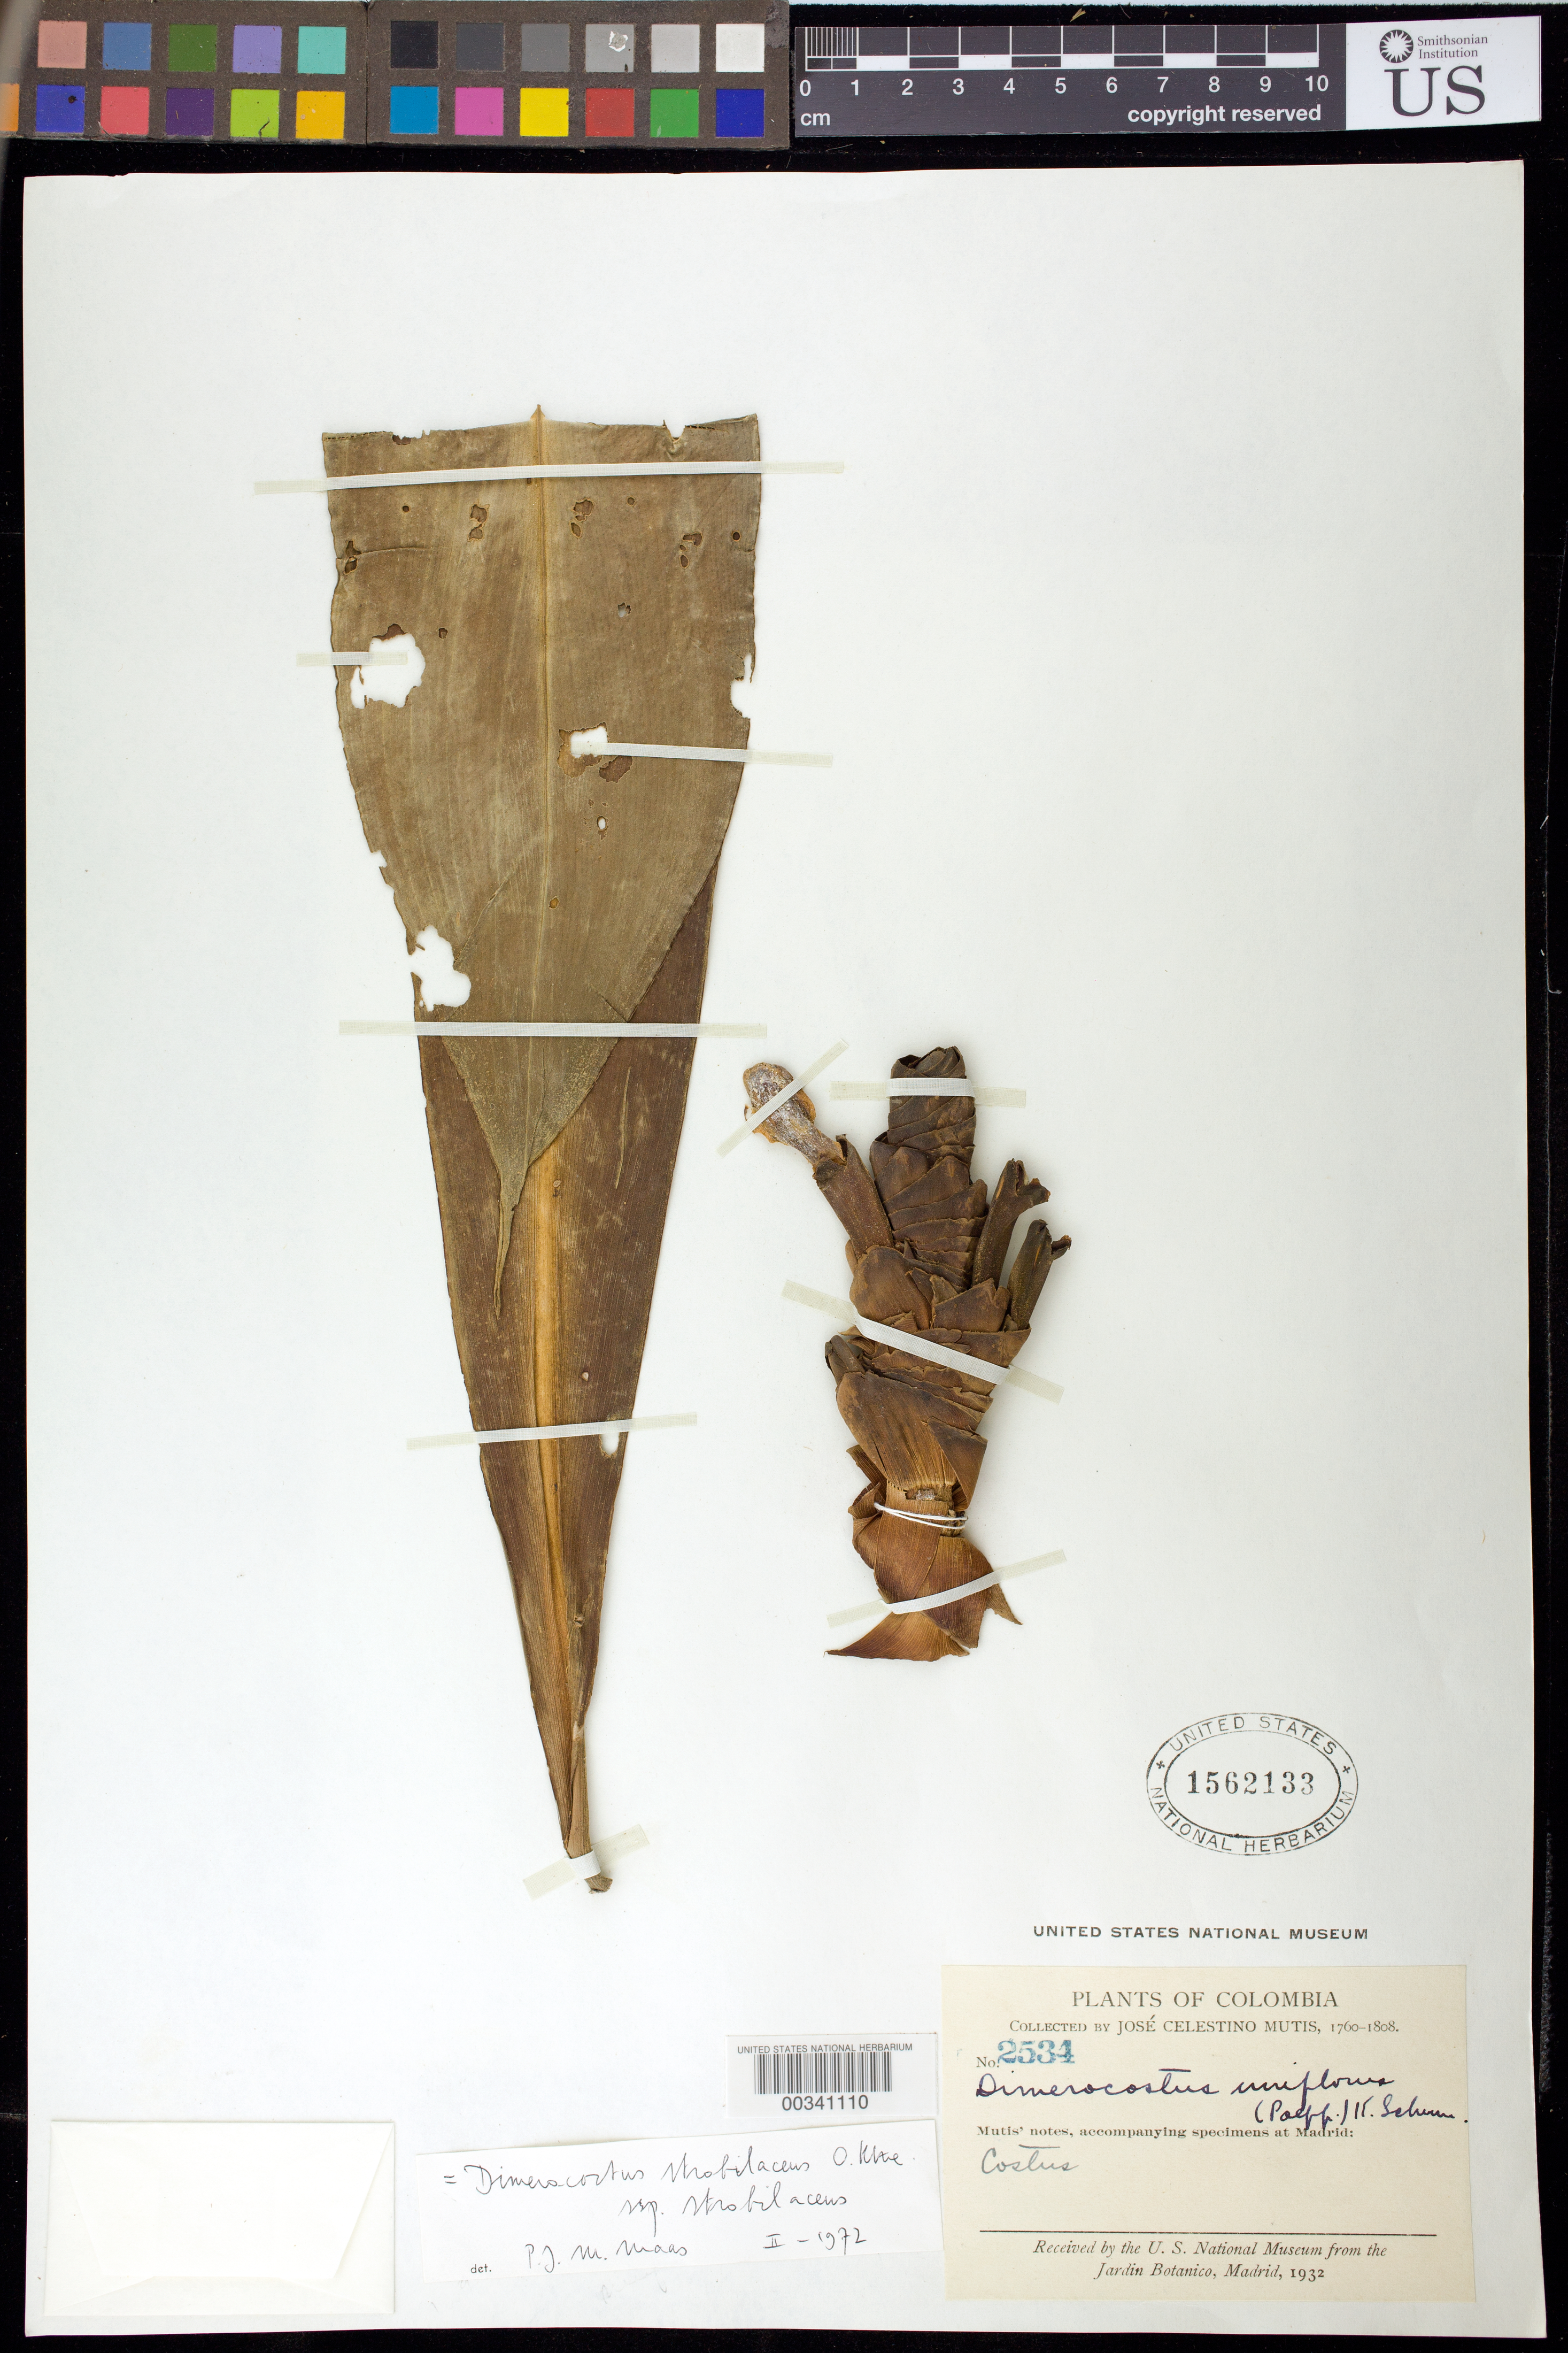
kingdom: Plantae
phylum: Tracheophyta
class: Liliopsida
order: Zingiberales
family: Costaceae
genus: Dimerocostus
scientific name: Dimerocostus strobilaceus subsp. strobilaceus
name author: Kuntze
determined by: Maas, Paul J. M.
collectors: J. C. B. Mutis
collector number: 2534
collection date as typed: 1760 to -- -- 1808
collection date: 1760/1808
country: Colombia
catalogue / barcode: US 1562133